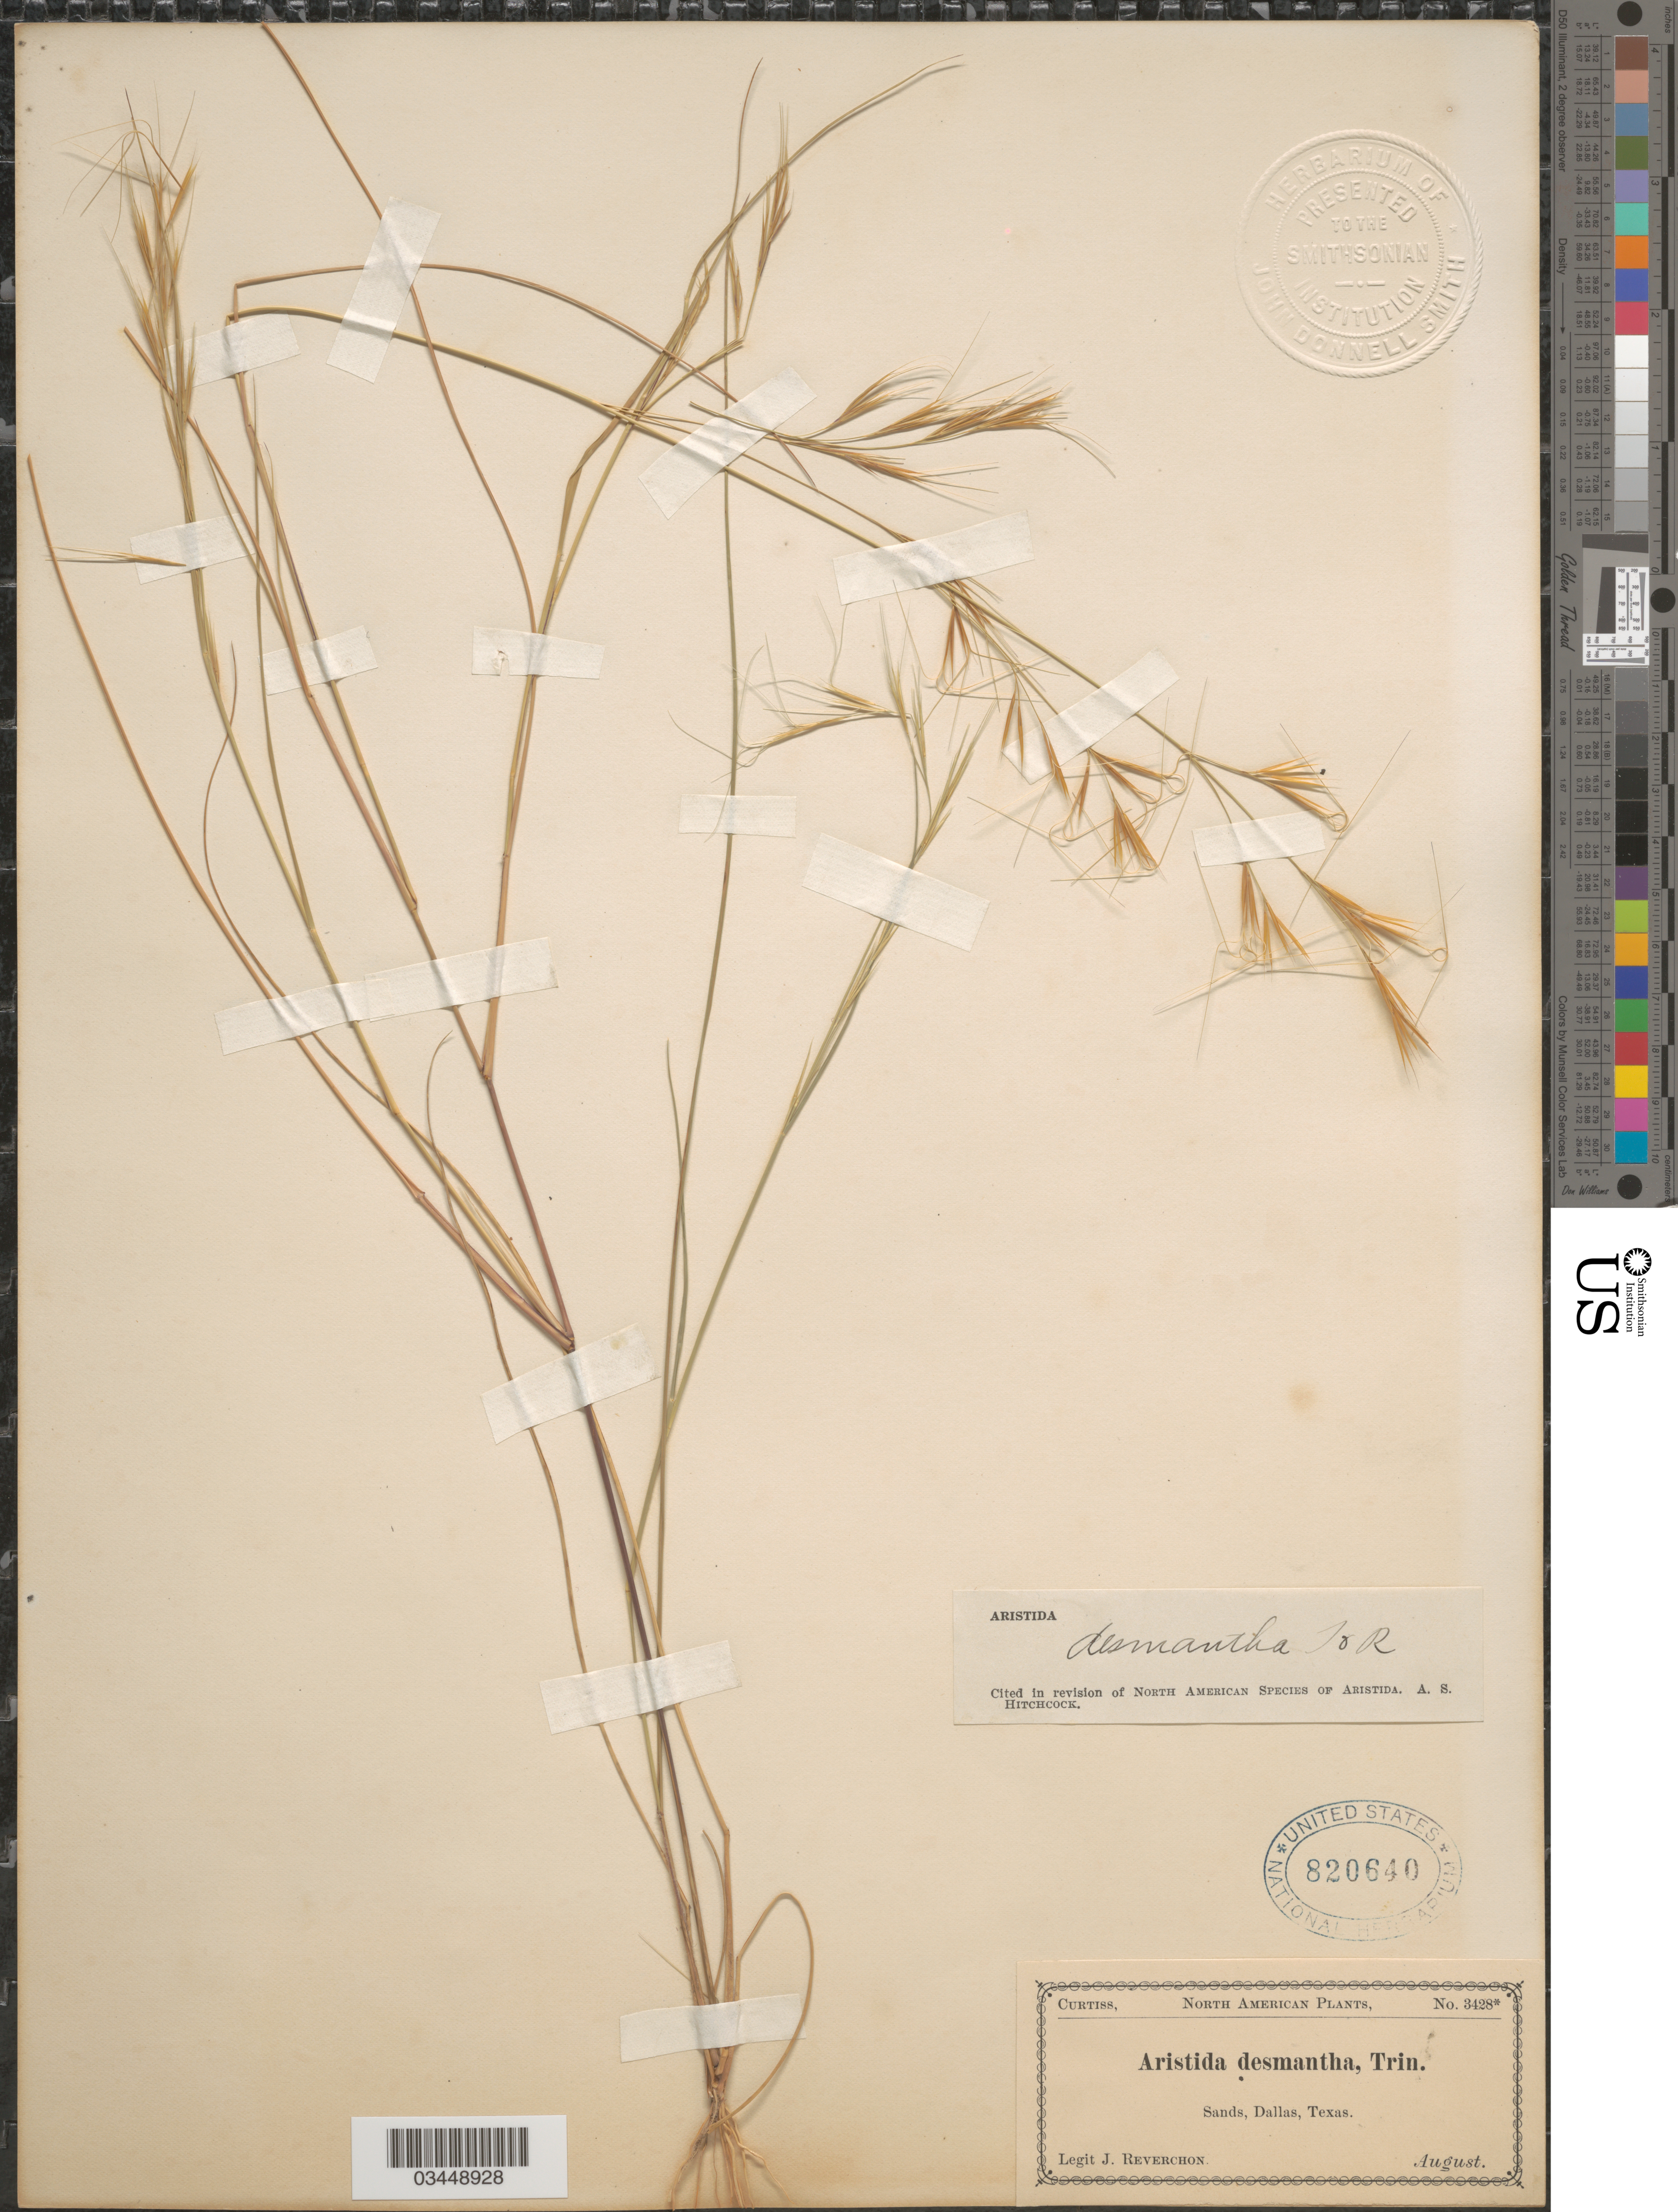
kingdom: Plantae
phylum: Tracheophyta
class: Liliopsida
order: Poales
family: Poaceae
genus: Aristida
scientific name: Aristida desmantha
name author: Trin. & Rupr.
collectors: J. Reverchon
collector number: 3428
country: United States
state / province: Texas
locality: Sands, Dallas.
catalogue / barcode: US 820640